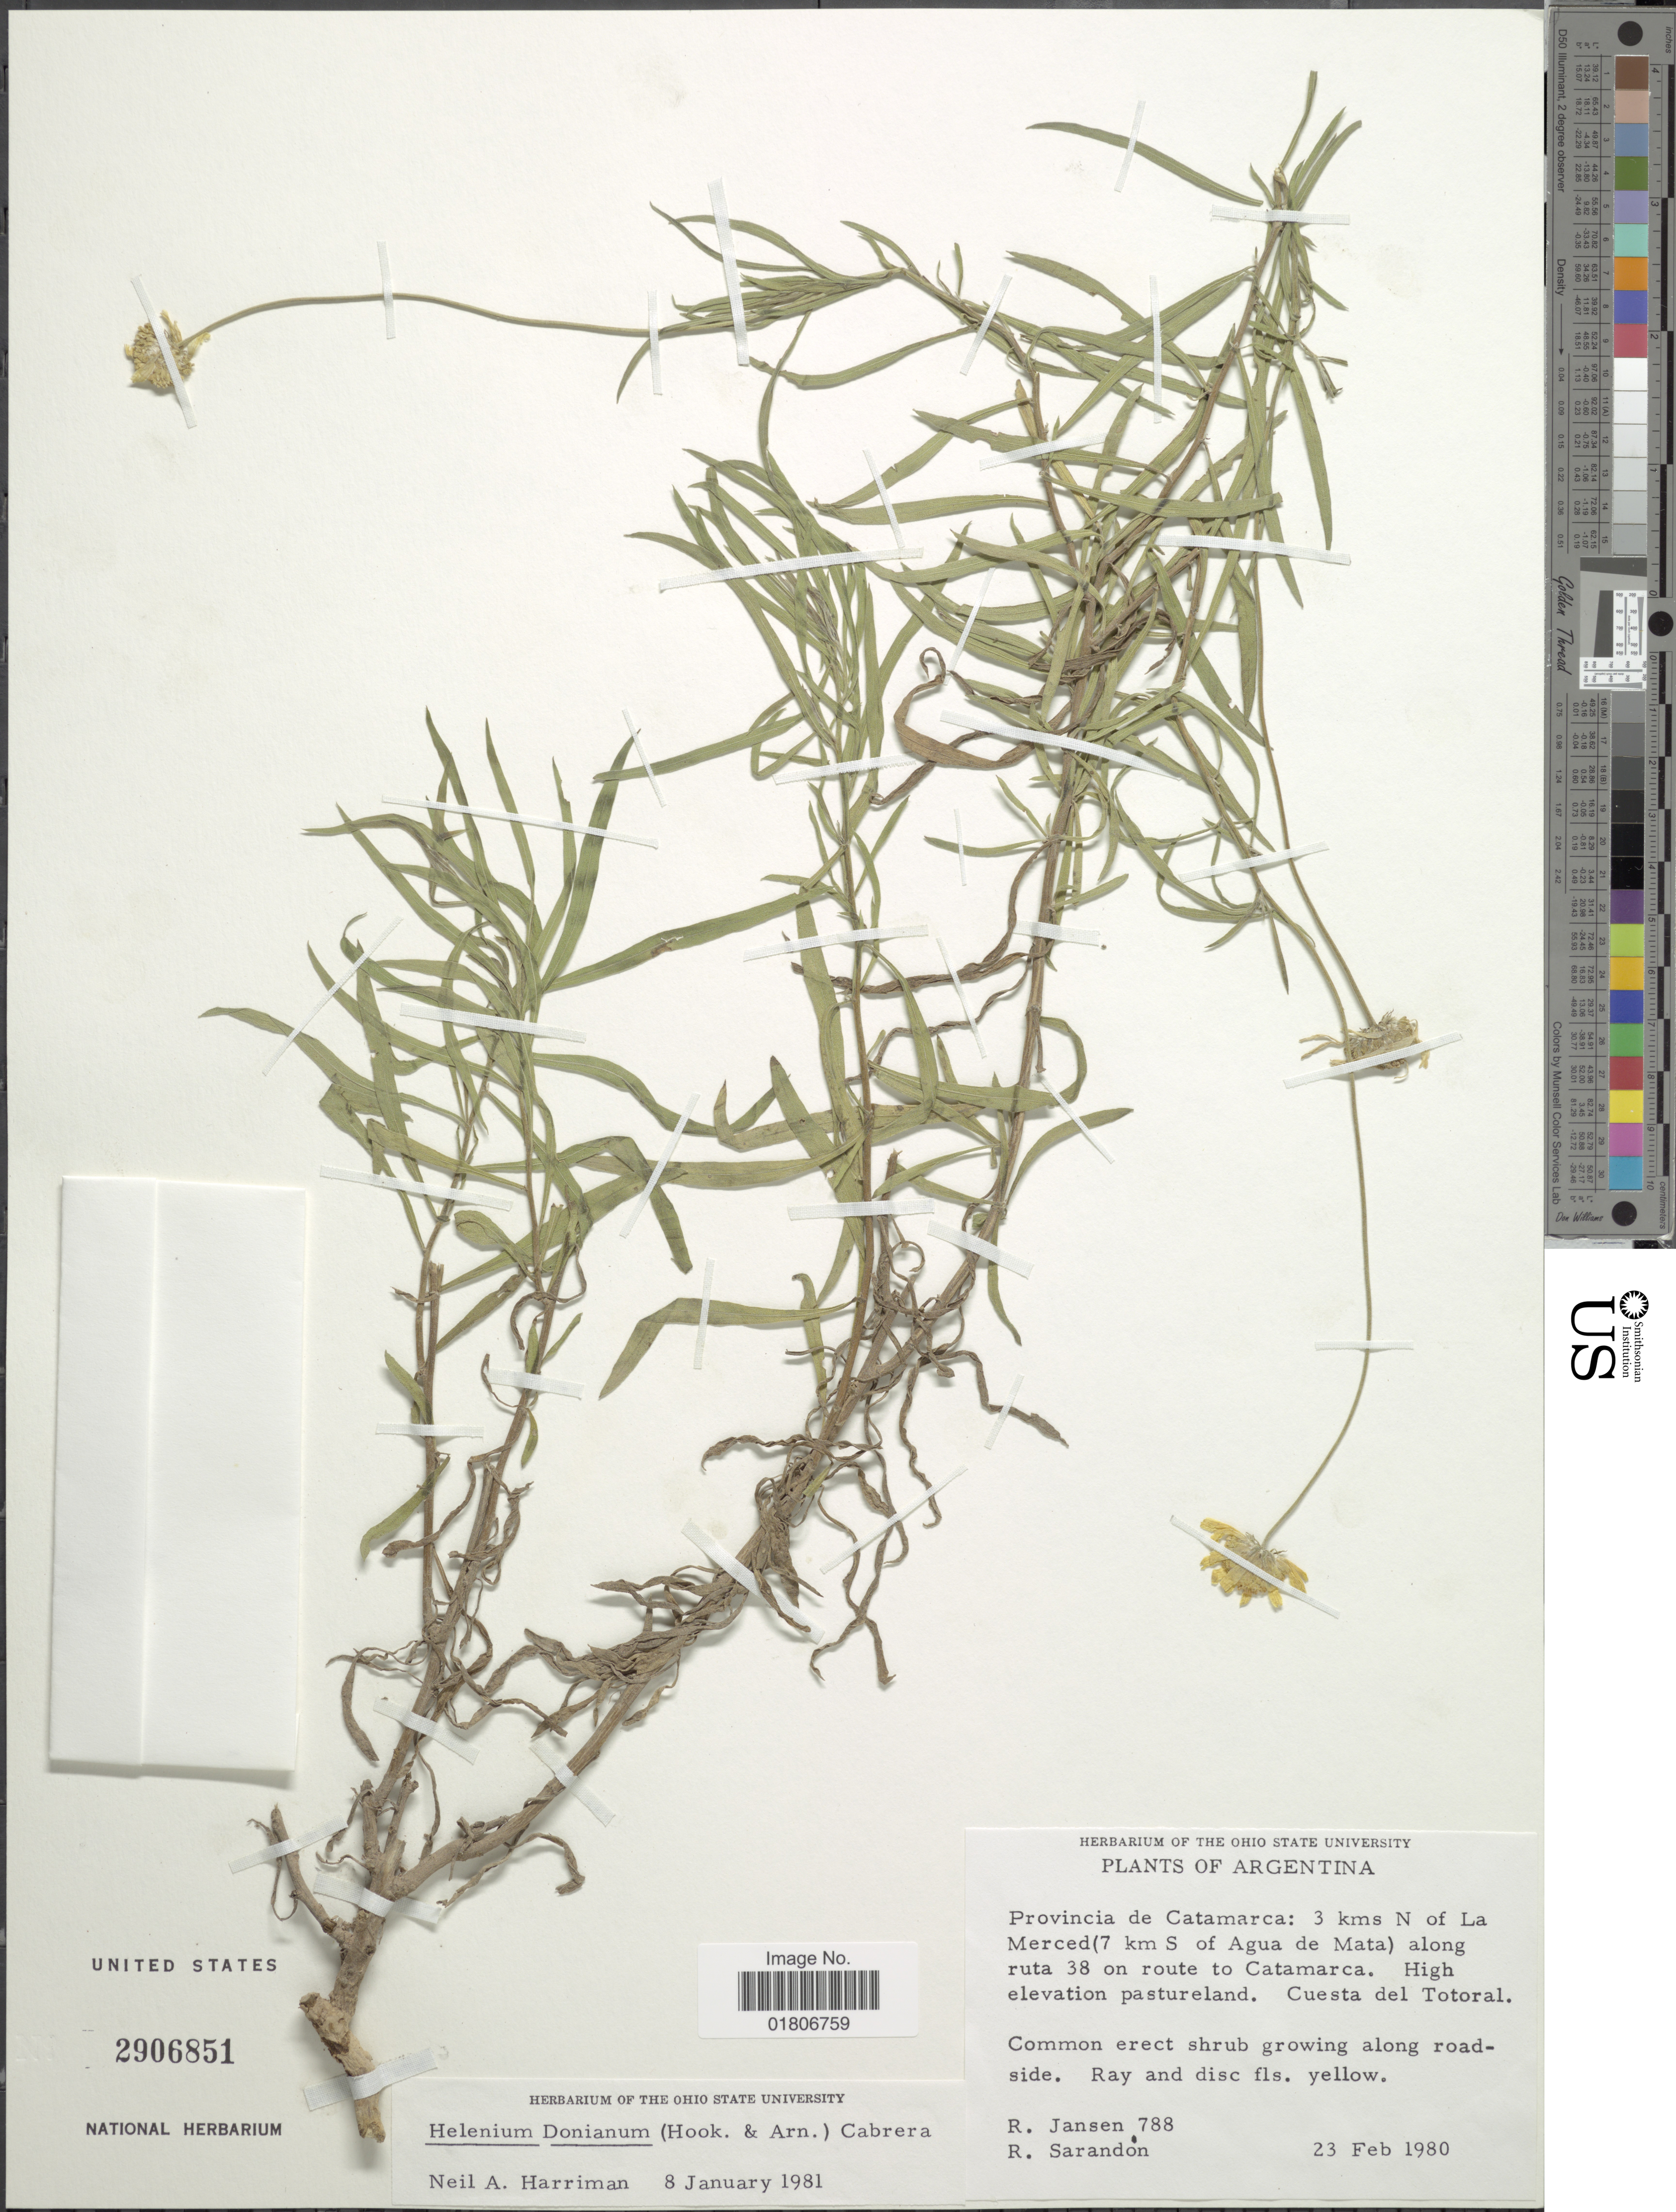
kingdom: Plantae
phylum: Tracheophyta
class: Magnoliopsida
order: Asterales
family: Asteraceae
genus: Helenium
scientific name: Helenium donianum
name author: (Hook. & Arn.) Cabrera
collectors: R. K. Jansen & R. Sarandon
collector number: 788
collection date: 1980-02-23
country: Argentina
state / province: Catamarca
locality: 3 kms N of La Merced (7 km S of Agua de Mata) along ruta 38 on route to Catamarca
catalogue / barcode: US 2906851